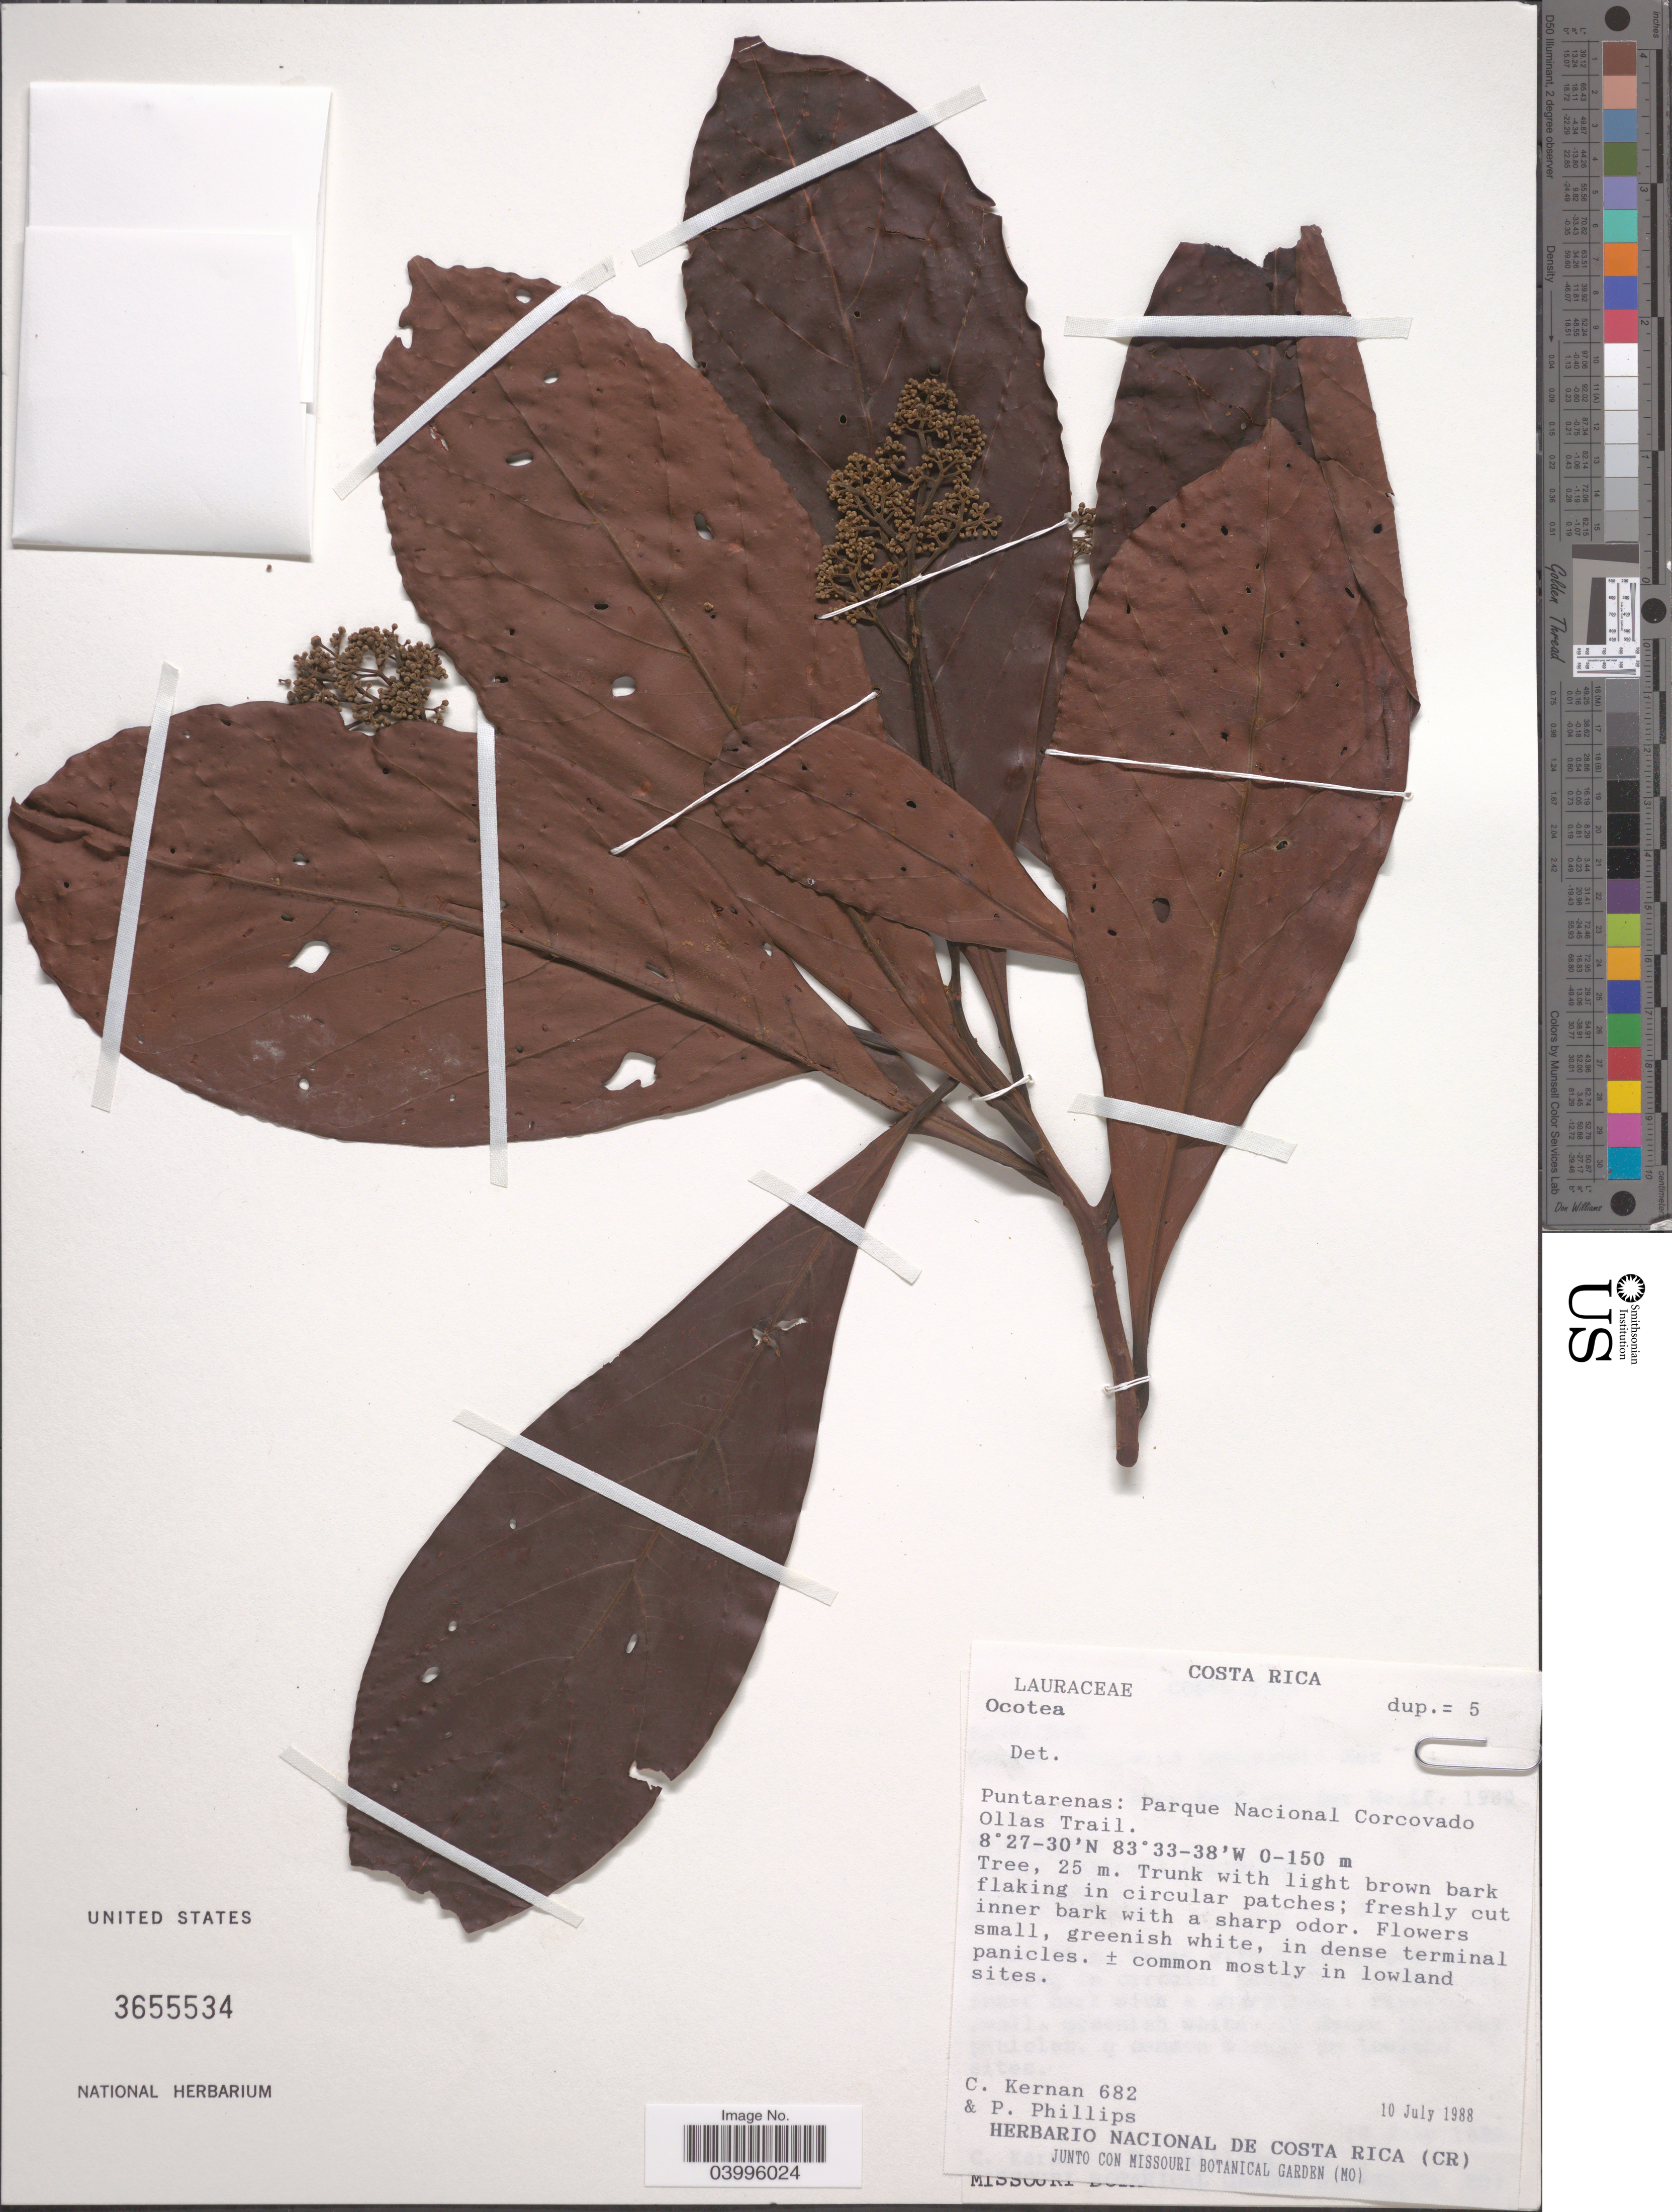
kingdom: Plantae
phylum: Tracheophyta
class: Magnoliopsida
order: Laurales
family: Lauraceae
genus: Ocotea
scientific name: Ocotea sp.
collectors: C. Kernan & P. Phillips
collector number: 682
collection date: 1988-07-10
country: Costa Rica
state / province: Puntarenas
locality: Parque Nacional Corcovado Ollas Trail.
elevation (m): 0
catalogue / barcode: US 3655534